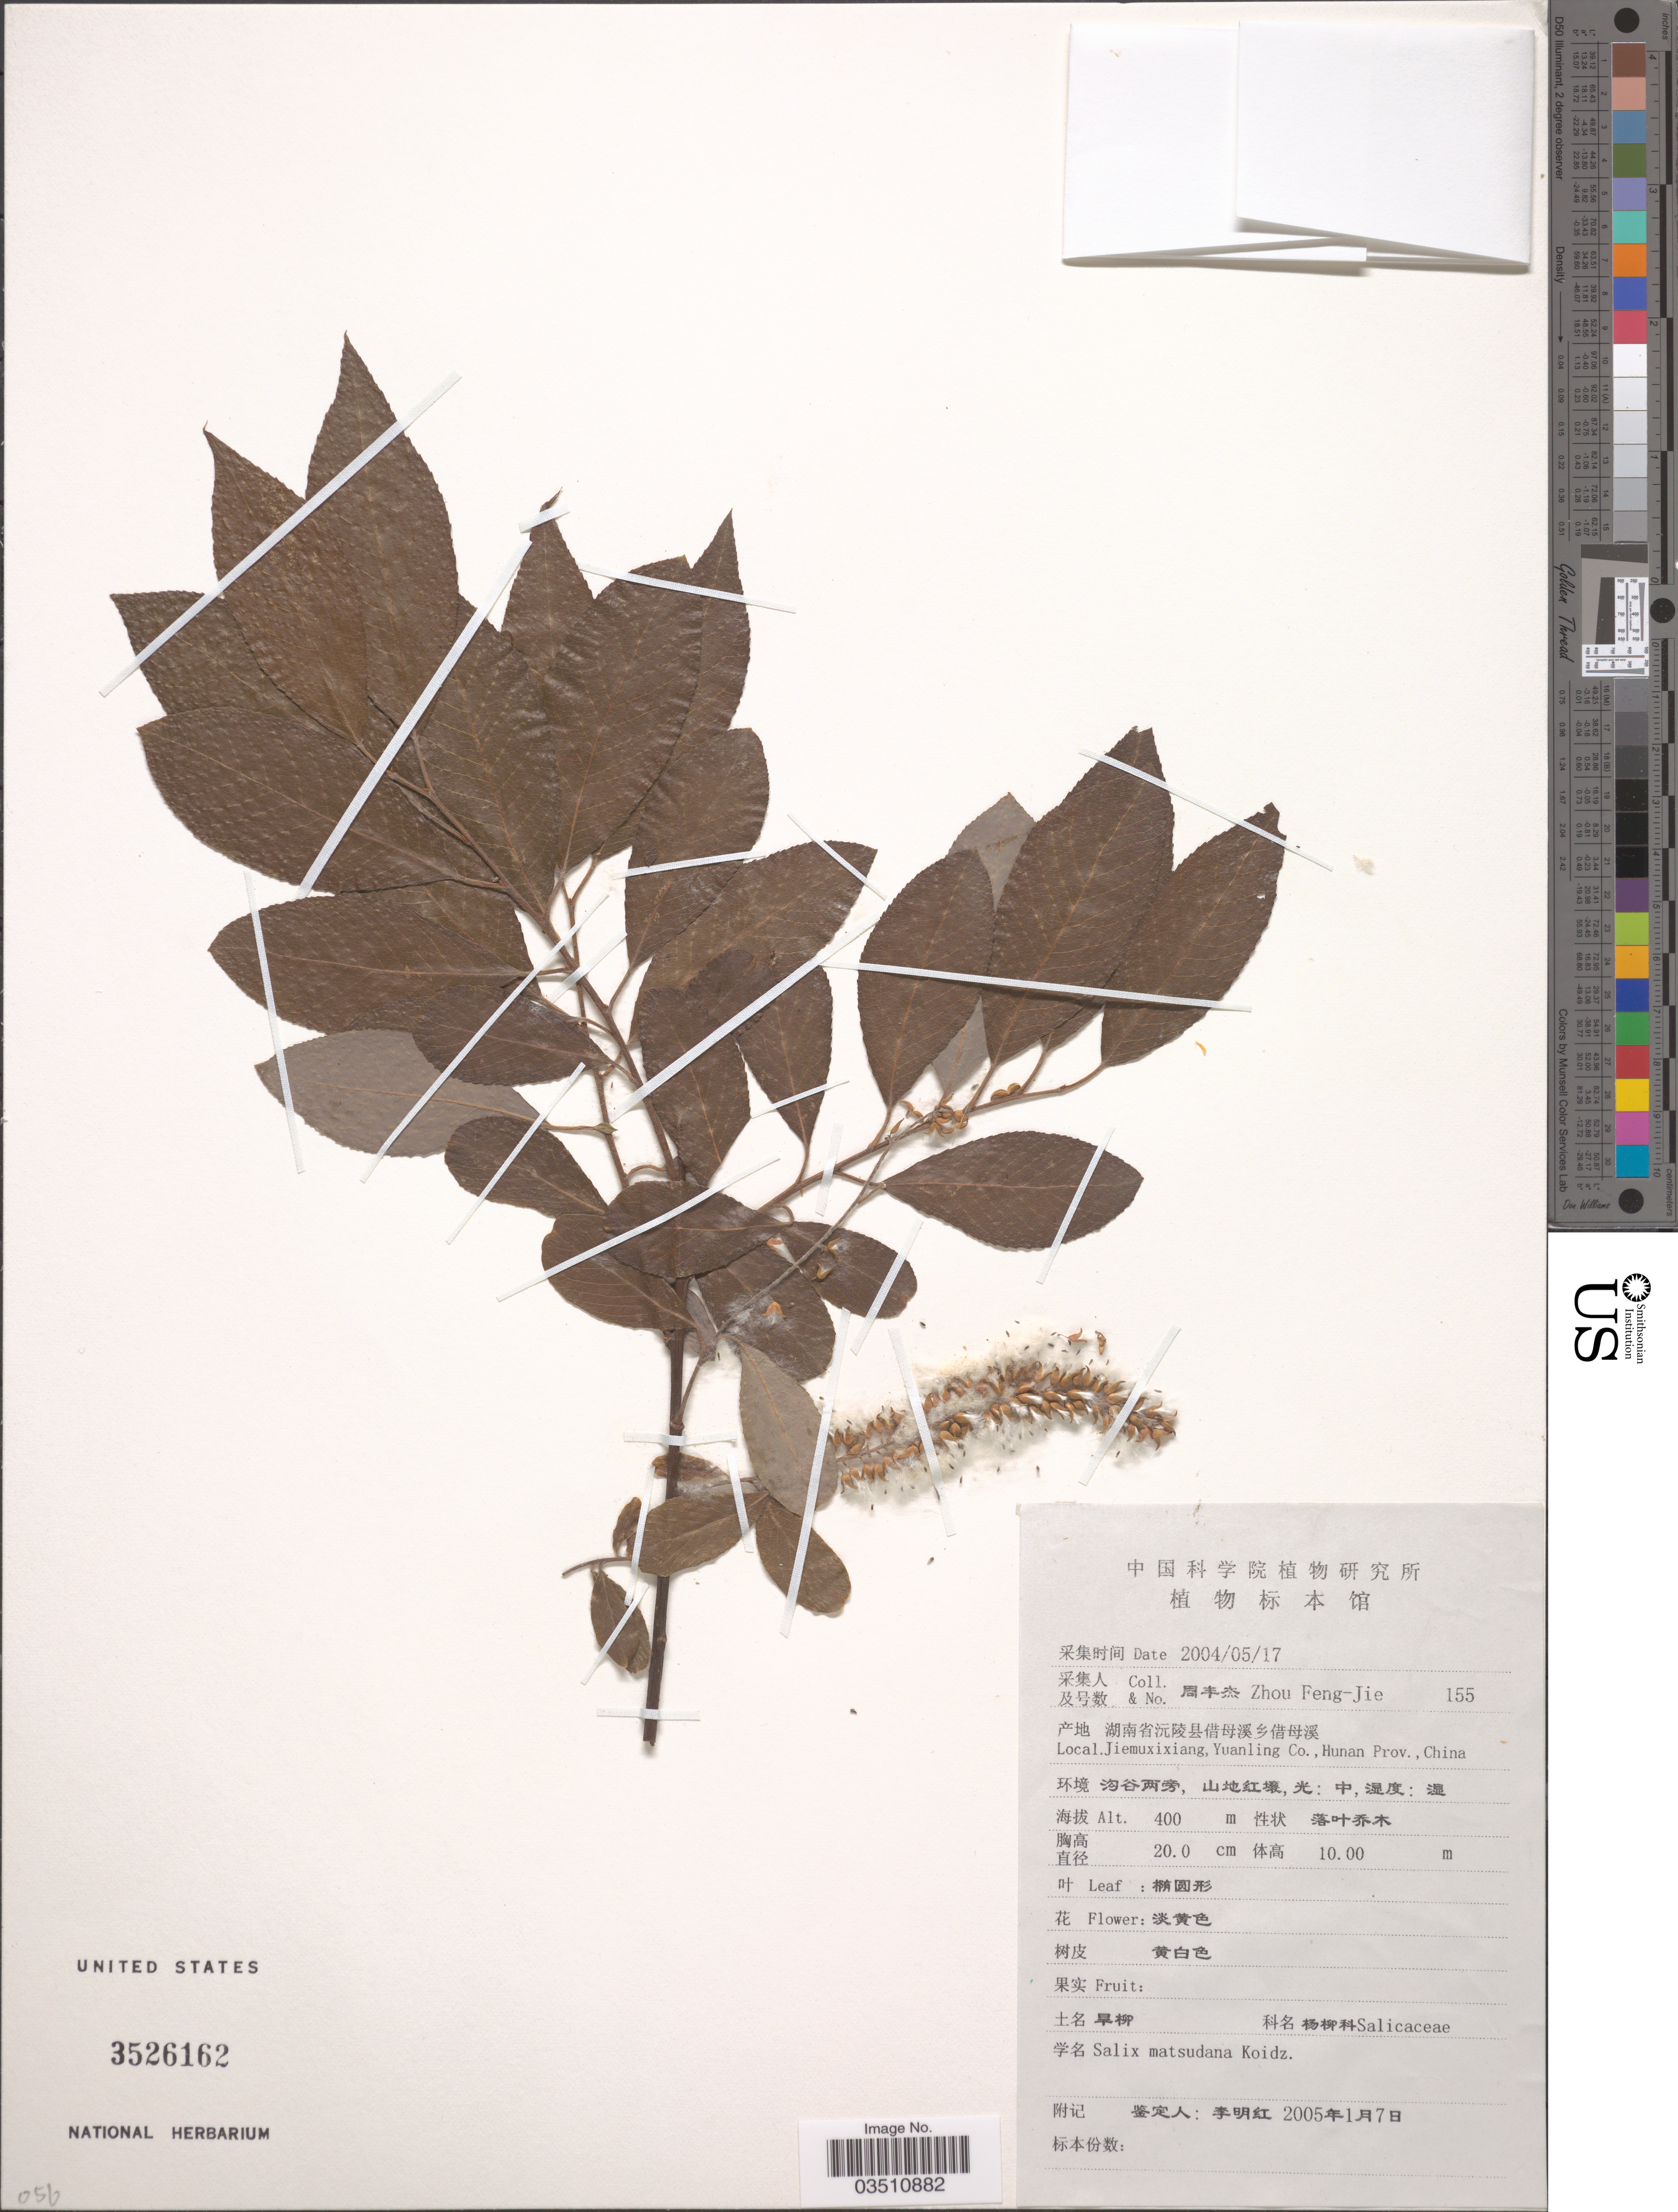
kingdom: Plantae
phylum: Tracheophyta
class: Magnoliopsida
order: Malpighiales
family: Salicaceae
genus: Salix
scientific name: Salix matsudana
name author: Koidz.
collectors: F. Zhou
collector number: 155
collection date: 2004-05-17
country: China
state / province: Hunan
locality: Jiemuxixiang, Yuanling Co.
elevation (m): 400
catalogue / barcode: US 3526162